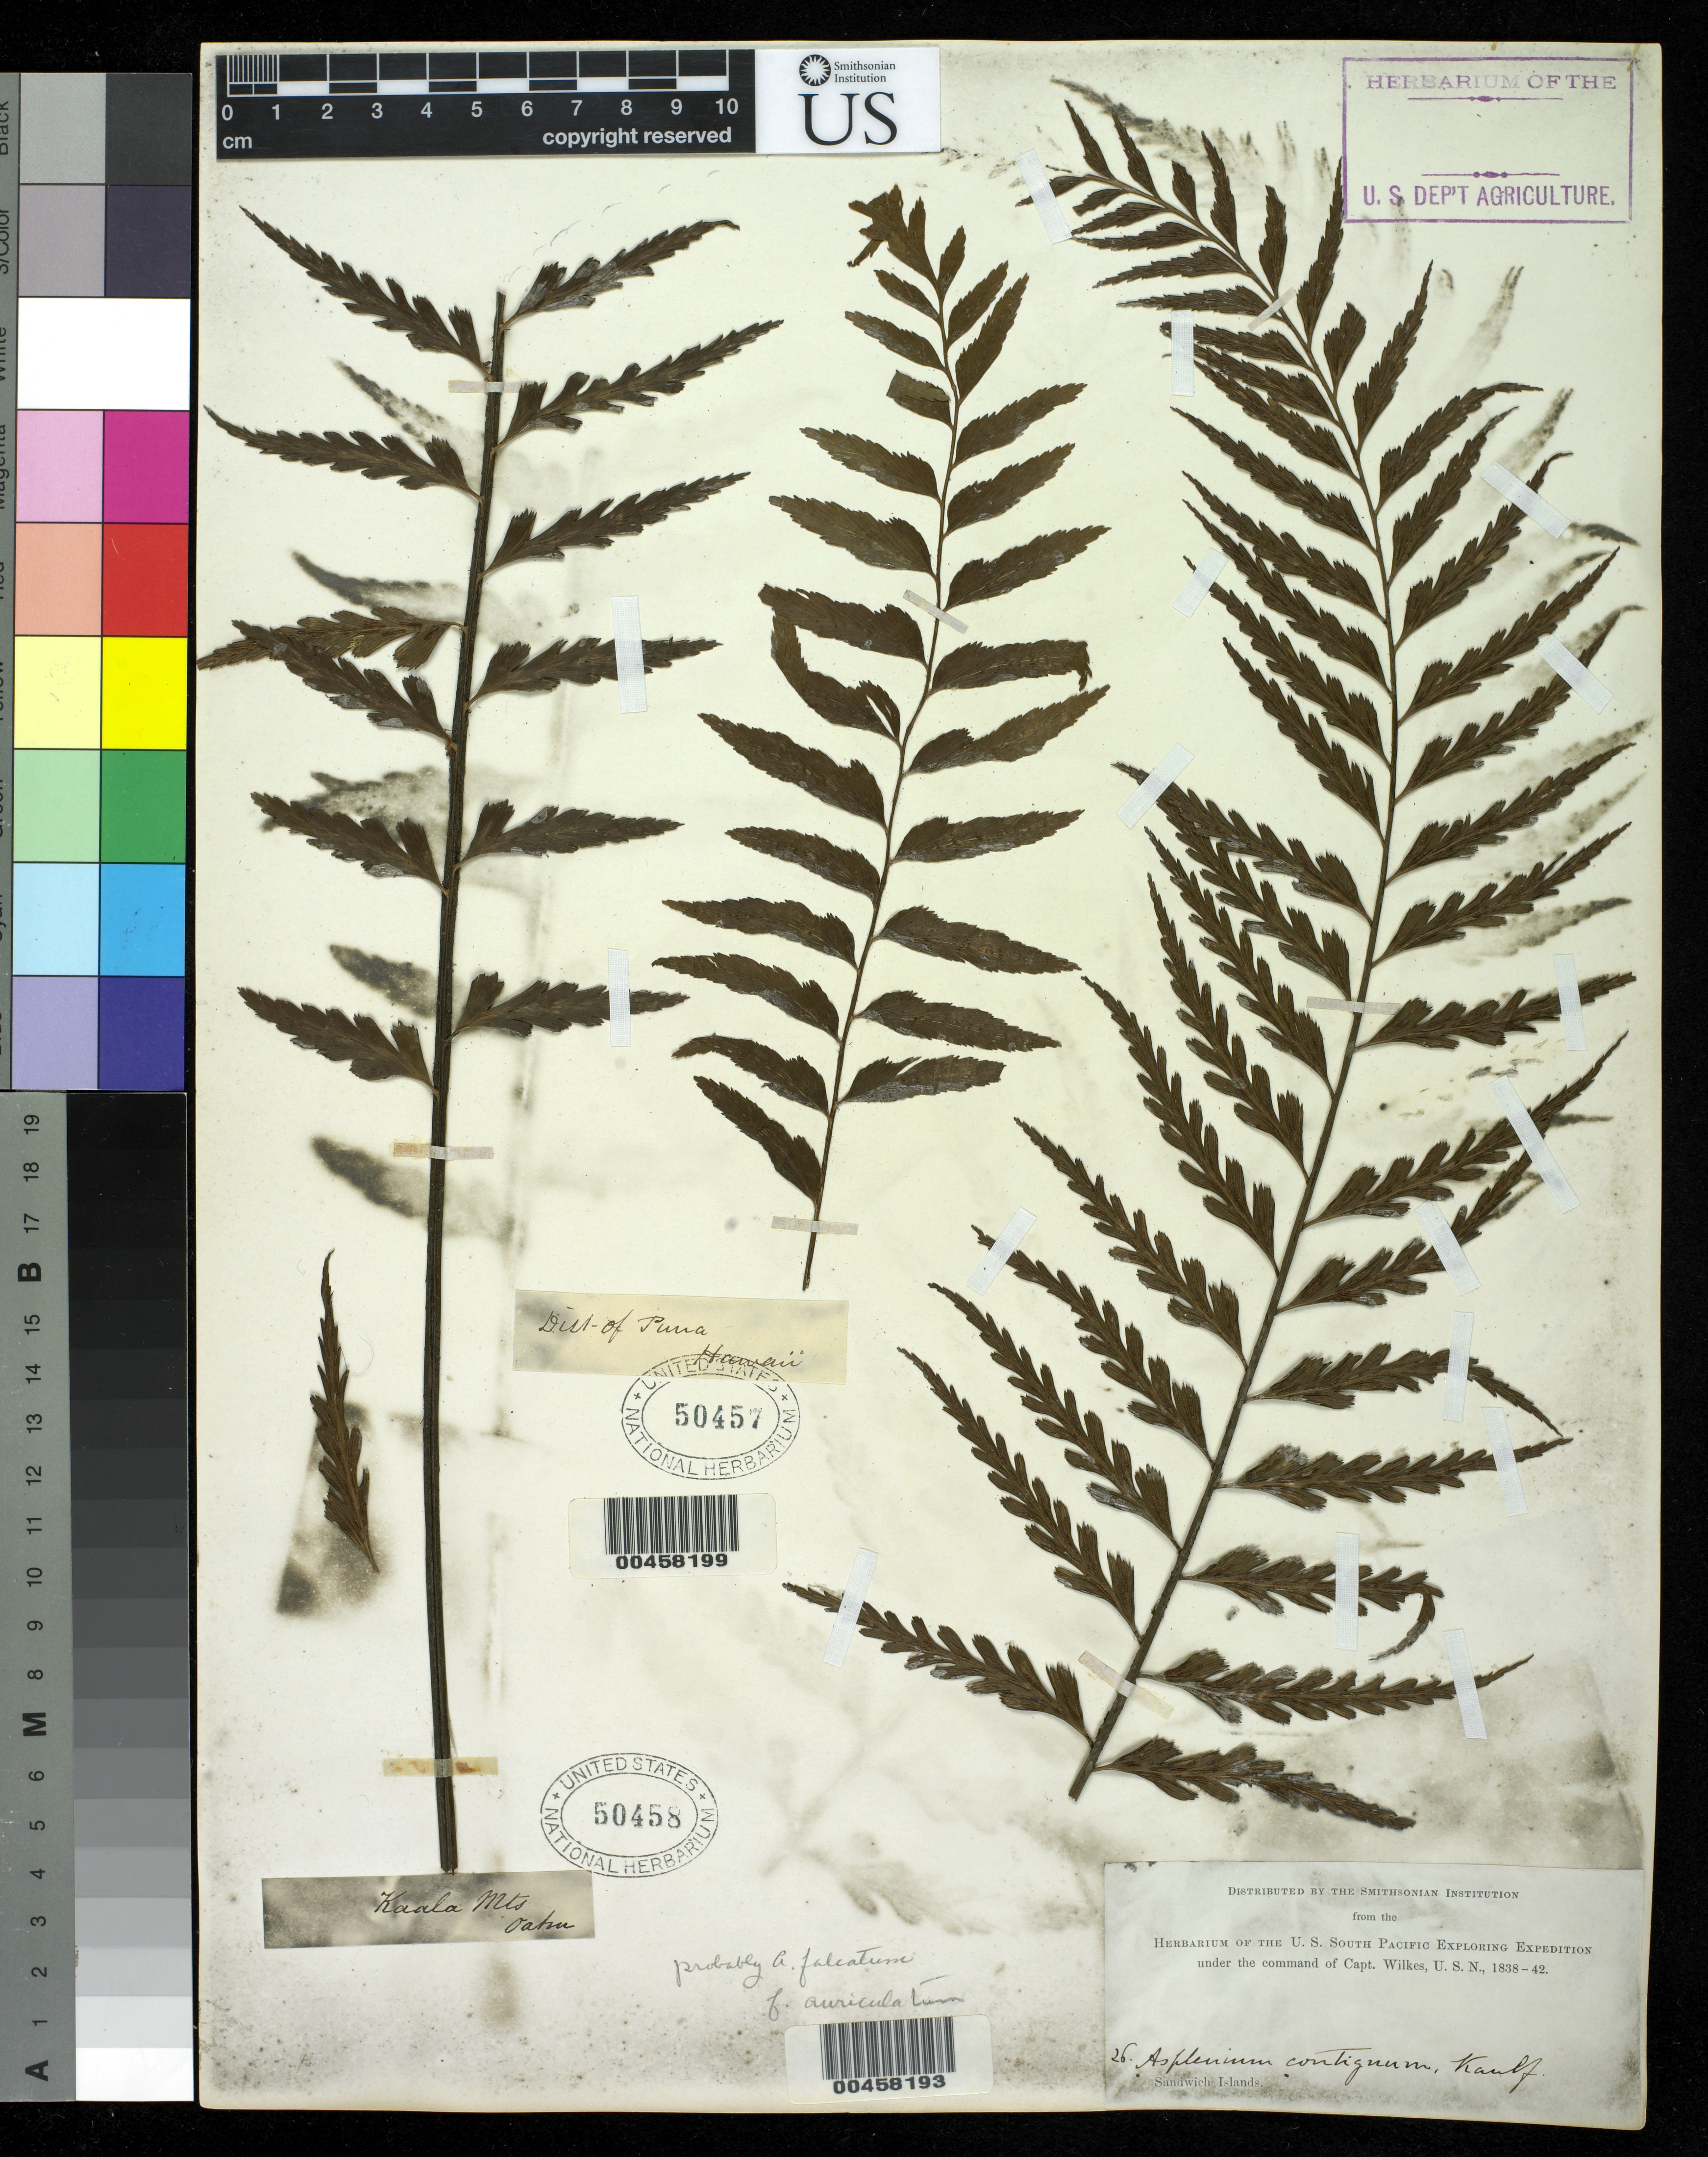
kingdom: Plantae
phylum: Tracheophyta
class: Polypodiopsida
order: Polypodiales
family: Aspleniaceae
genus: Asplenium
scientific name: Asplenium contiguum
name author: Kaulf.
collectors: Wilkes Explor. Exped.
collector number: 26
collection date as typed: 1838 to -- --- 1842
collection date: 1838/1842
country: United States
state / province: Hawaii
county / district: Honolulu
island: Oahu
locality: Sandwich Islands, Kaala Mts.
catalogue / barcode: US 50458